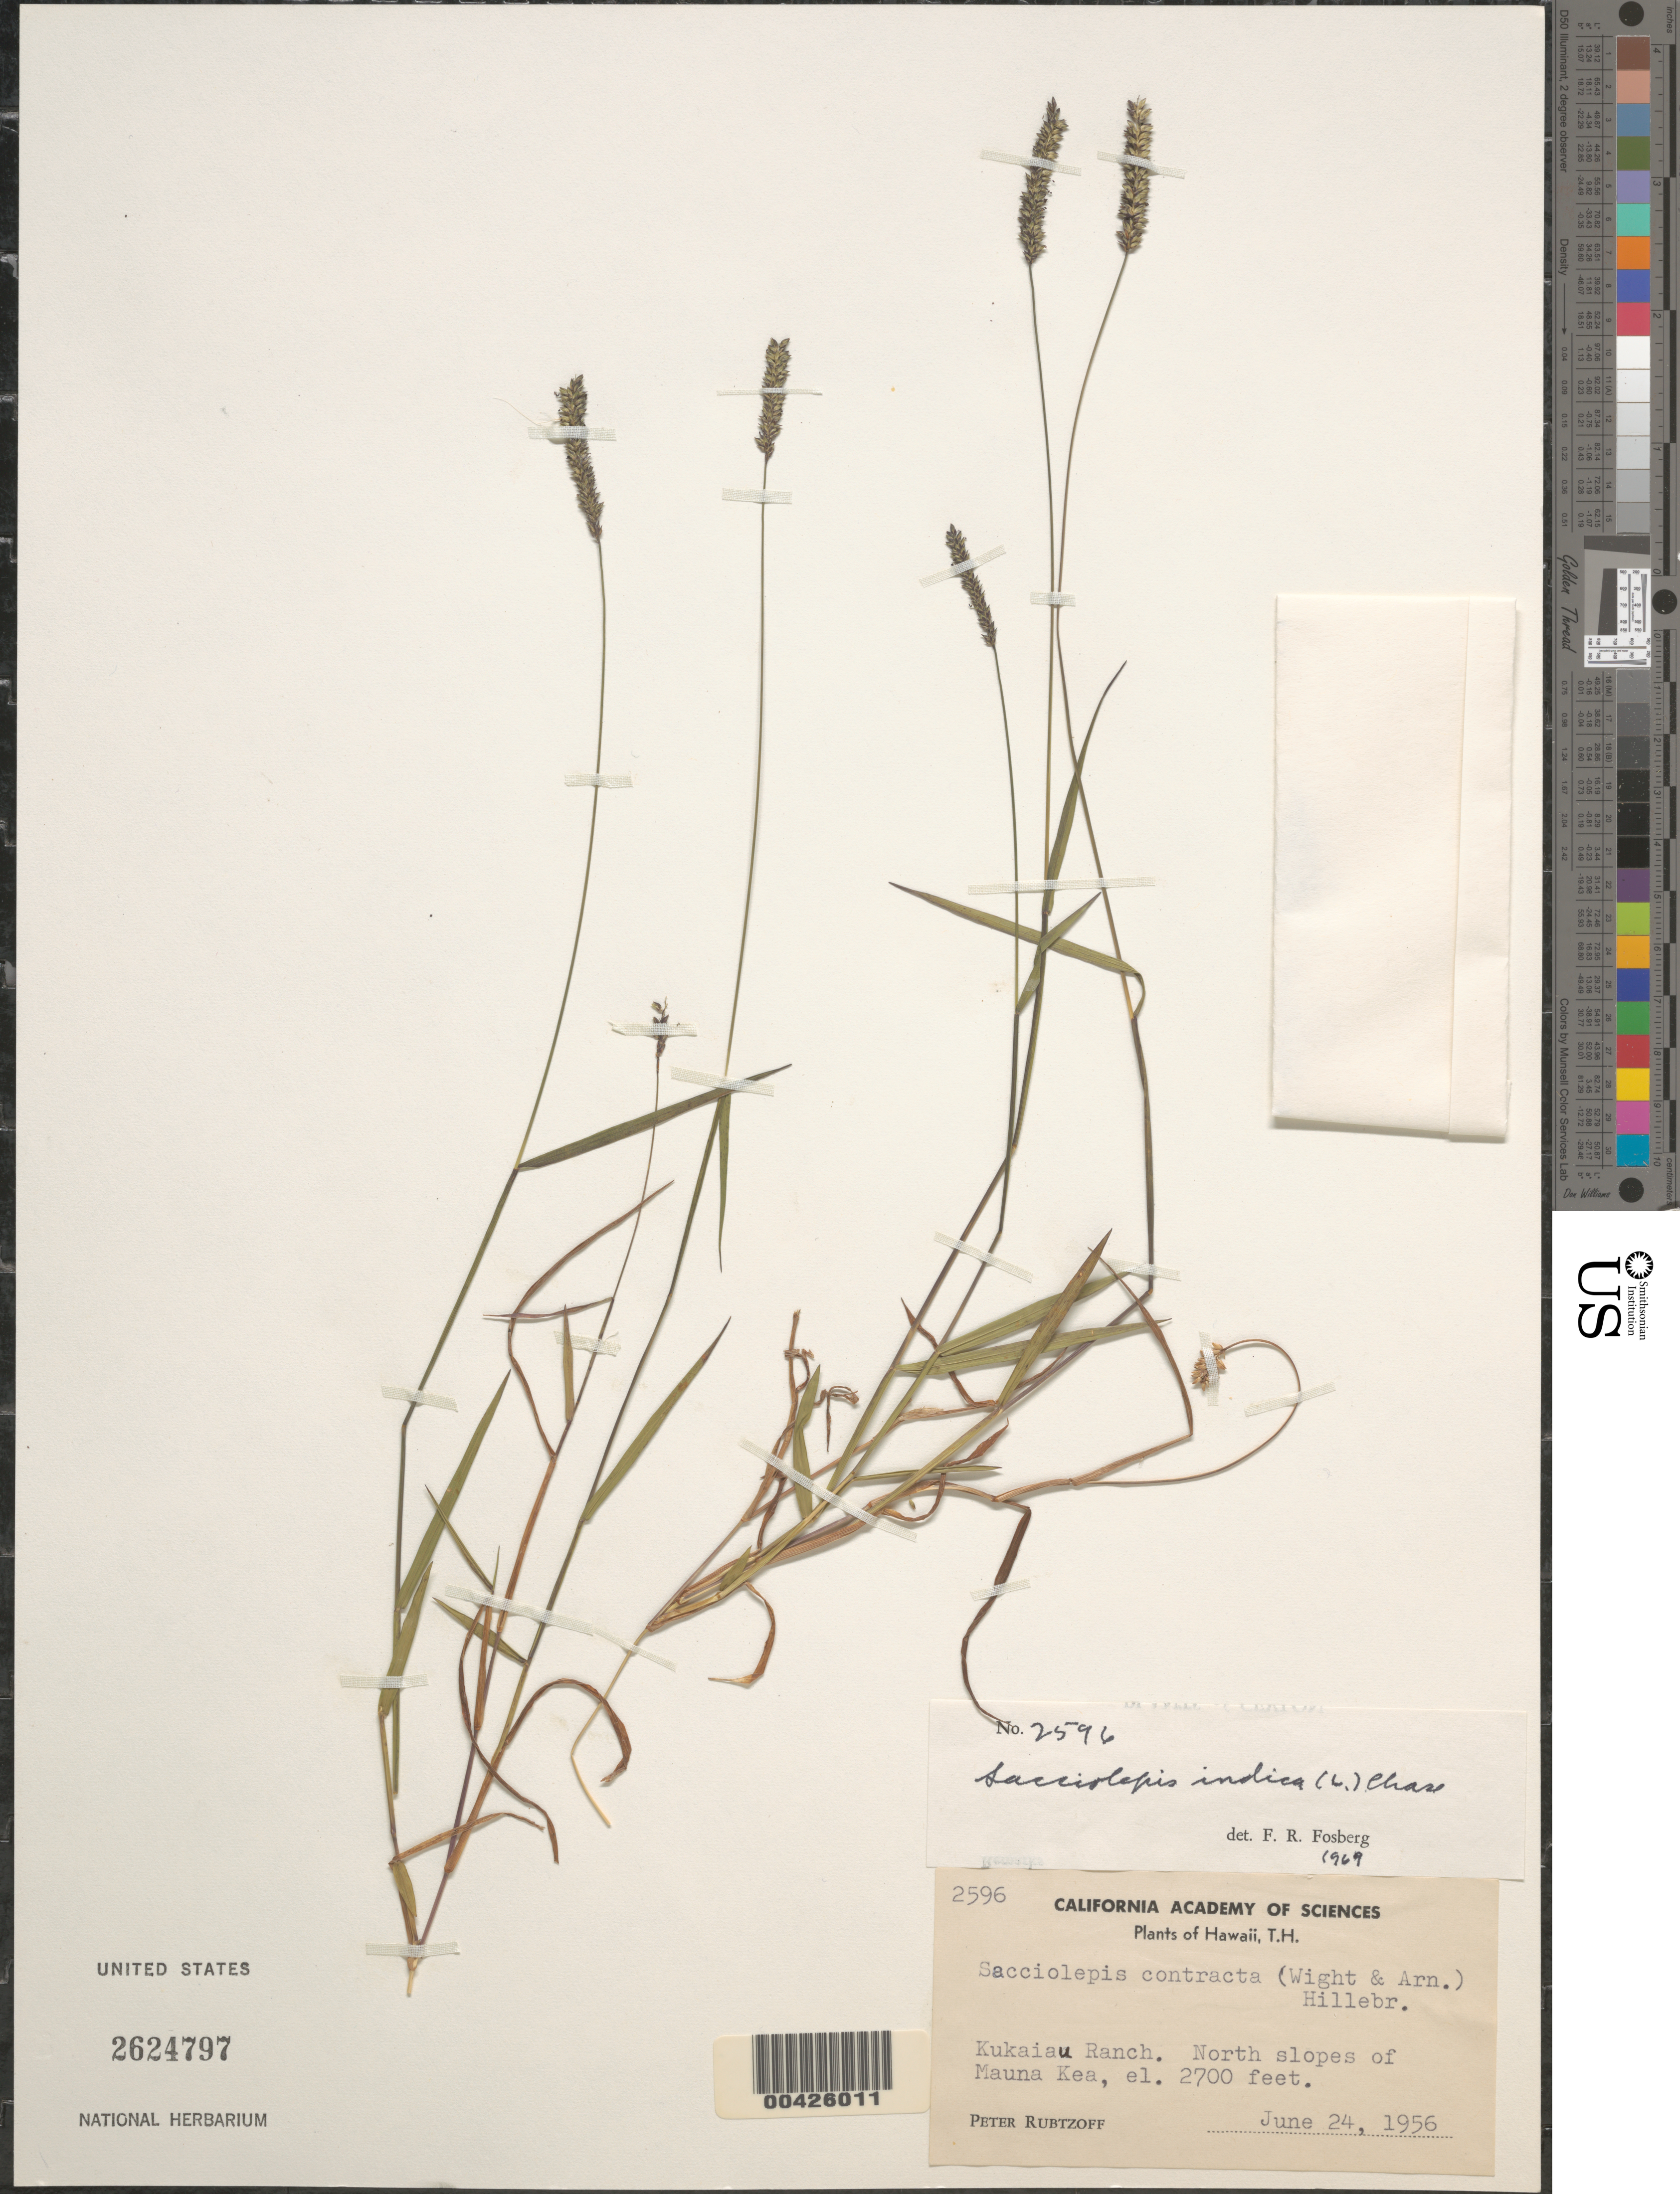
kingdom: Plantae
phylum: Tracheophyta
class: Liliopsida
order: Poales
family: Poaceae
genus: Sacciolepis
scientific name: Sacciolepis indica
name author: (L.) Chase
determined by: Fosberg, F. R.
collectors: P. Rubtzoff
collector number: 2596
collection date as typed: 24 Jun 1956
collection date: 1956-06-24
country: United States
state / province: Hawaii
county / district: Hawaii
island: Hawaii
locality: Kukaiau Ranch, N slopes of Mauna Kea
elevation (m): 823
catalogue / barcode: US 2624797